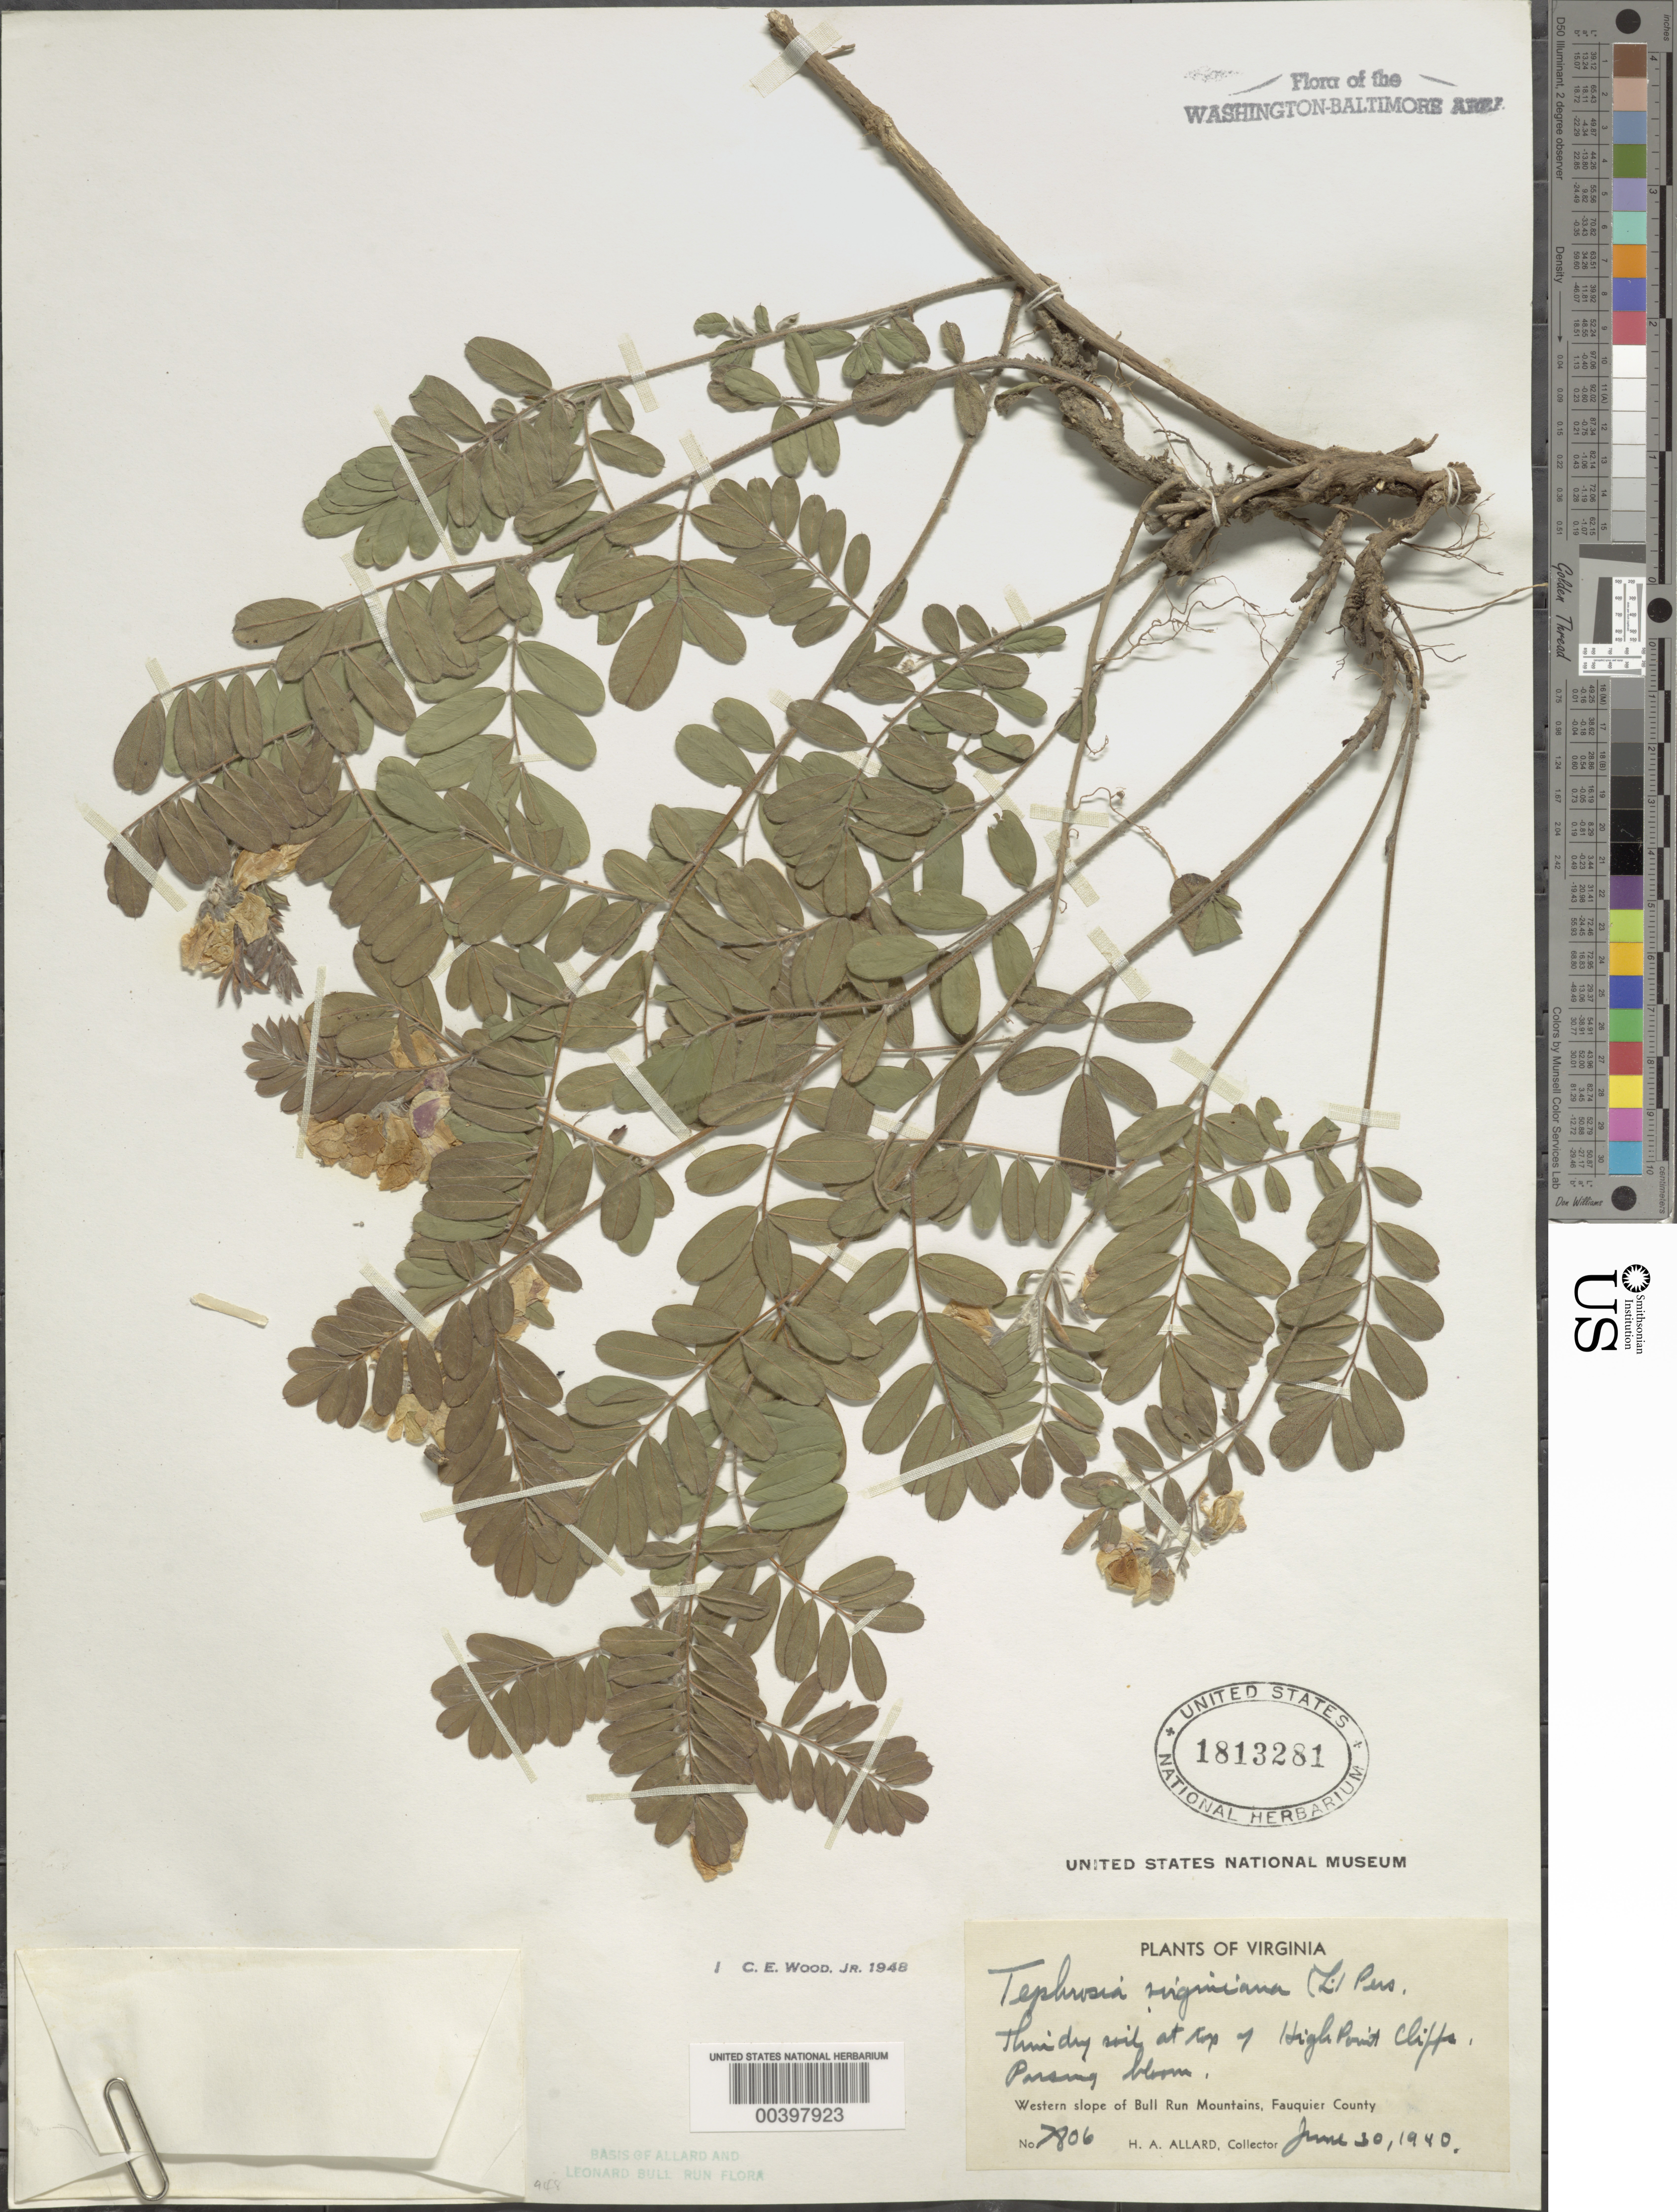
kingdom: Plantae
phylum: Tracheophyta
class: Magnoliopsida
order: Fabales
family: Fabaceae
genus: Tephrosia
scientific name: Tephrosia virginiana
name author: (L.) Pers.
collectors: H. A. Allard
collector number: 7806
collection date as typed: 30 Jun 1940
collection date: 1940-06-30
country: United States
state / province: Virginia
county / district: Fauquier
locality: High Point Cliffs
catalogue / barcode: US 1813281